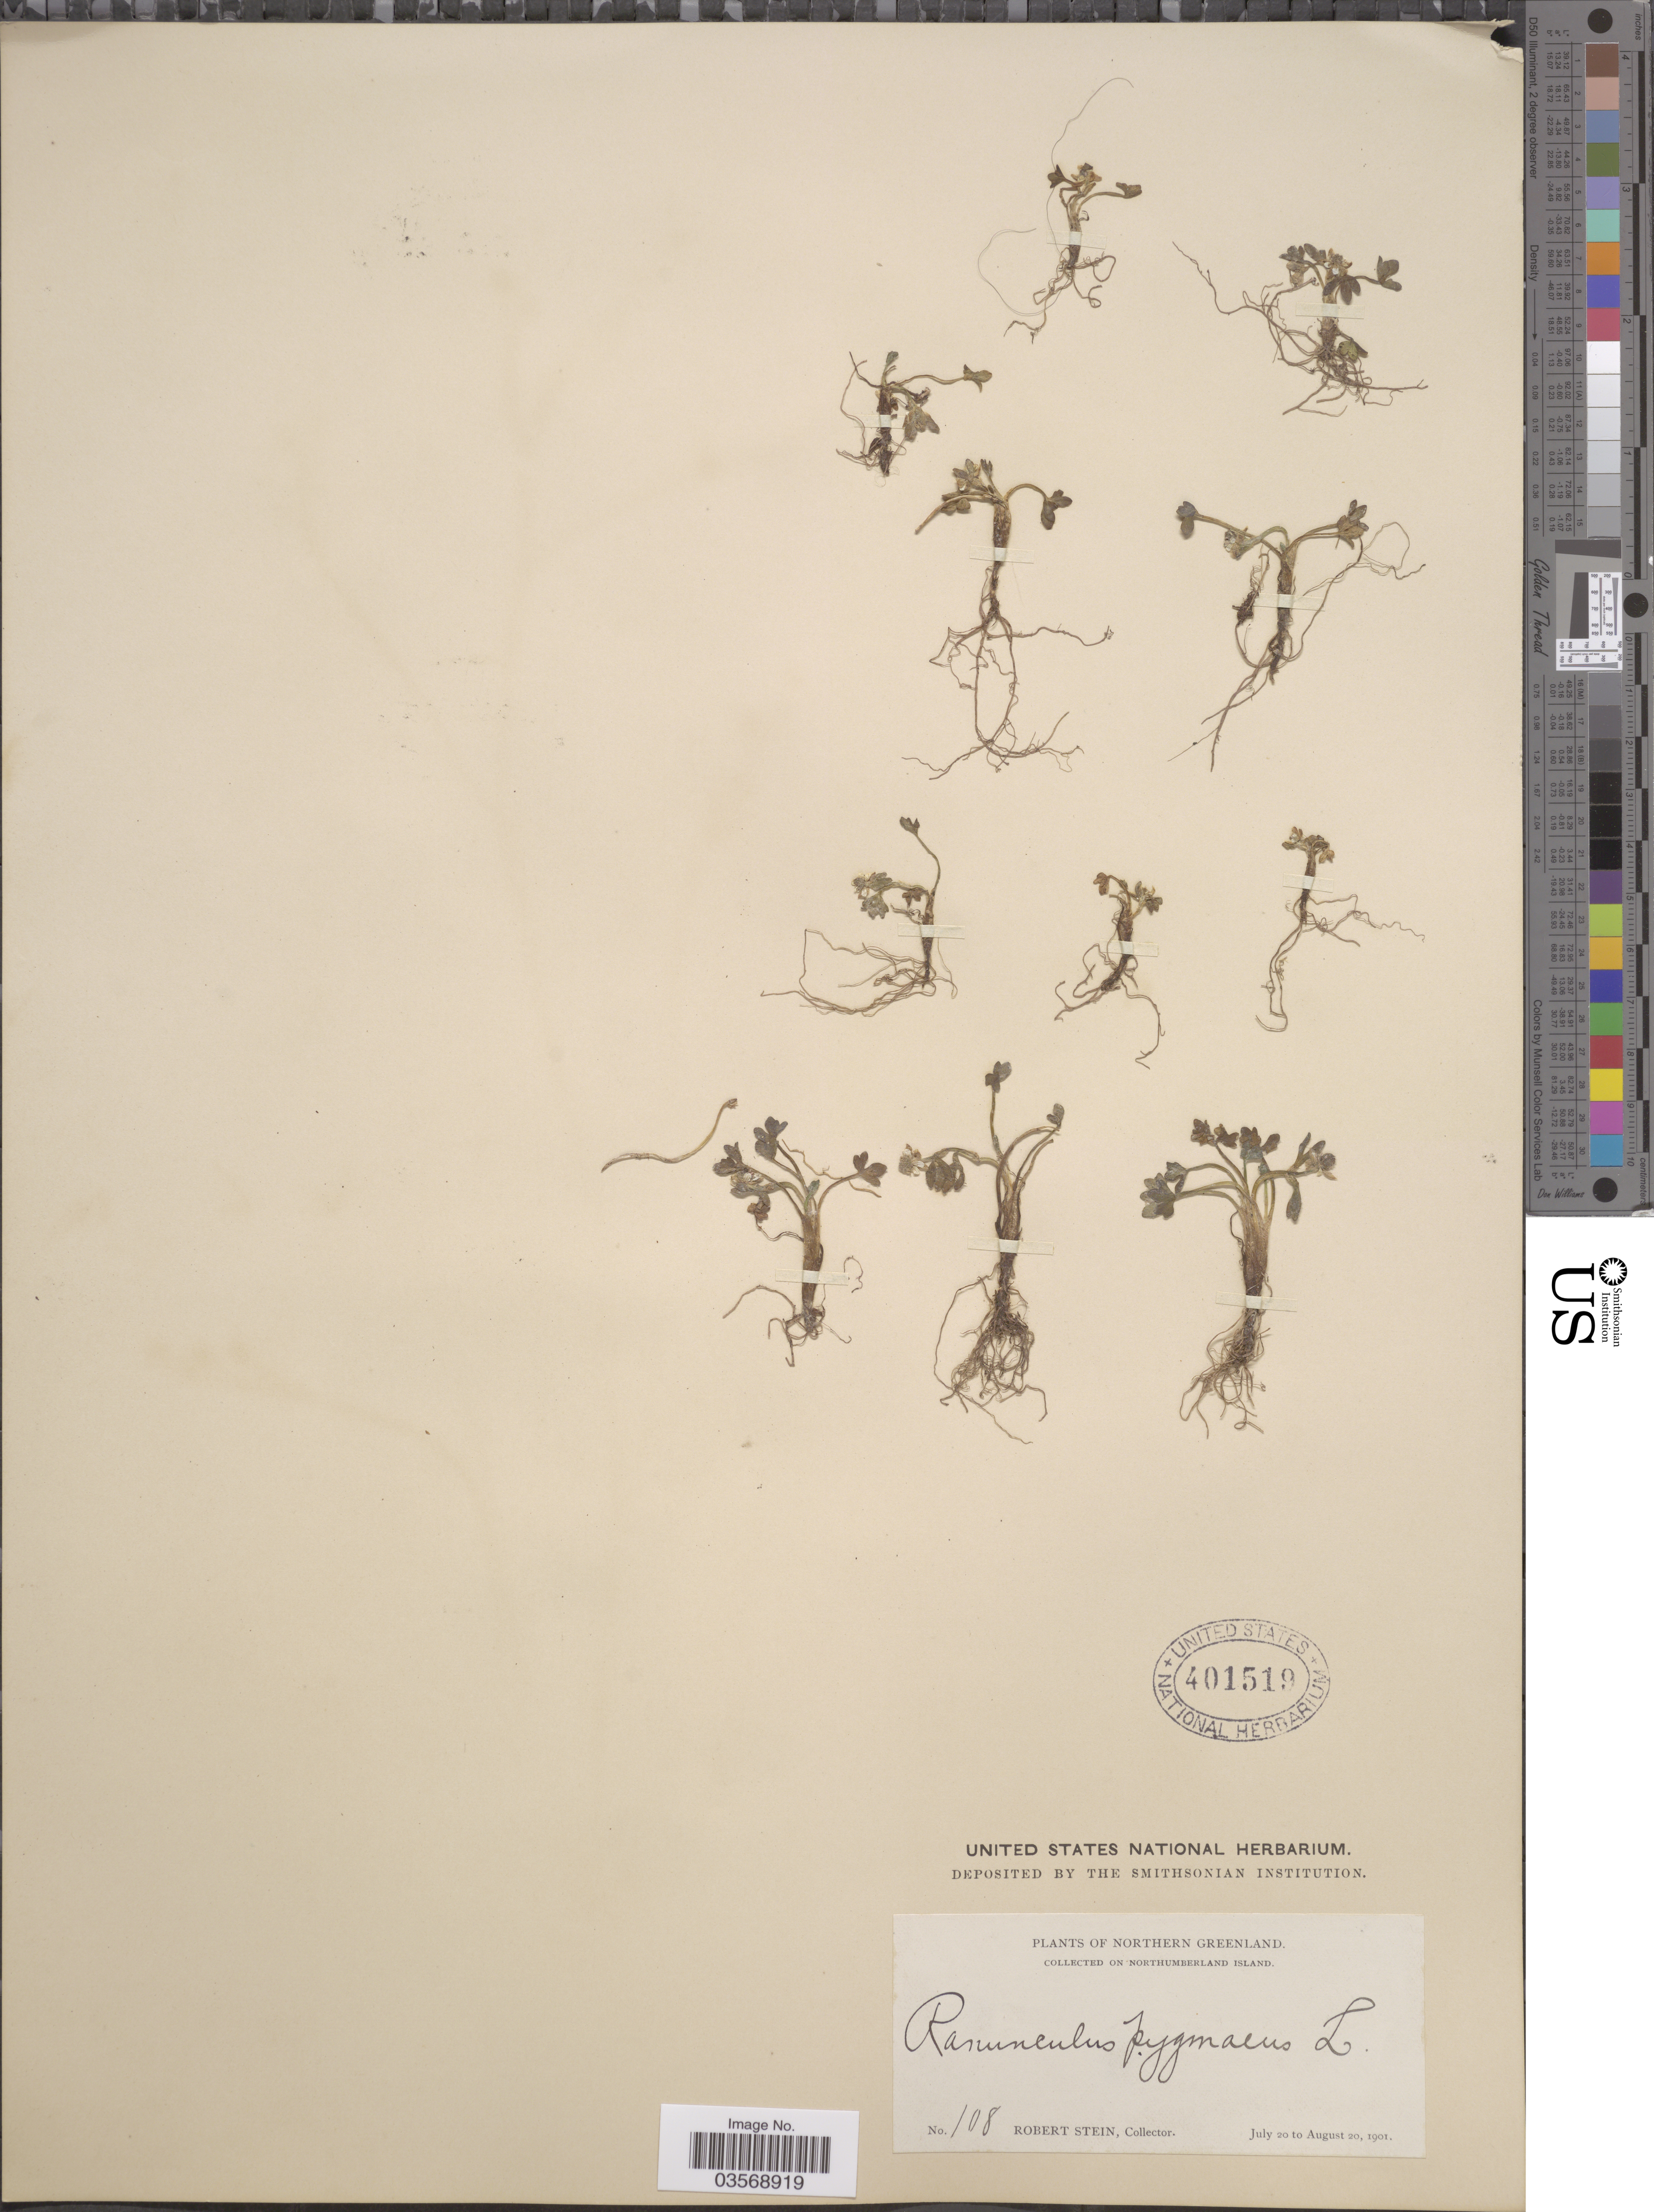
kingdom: Plantae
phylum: Tracheophyta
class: Magnoliopsida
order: Ranunculales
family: Ranunculaceae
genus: Ranunculus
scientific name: Ranunculus pygmaeus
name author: Wahlenb.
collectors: R. Stein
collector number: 108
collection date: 1901-07-20/1901-08-20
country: Greenland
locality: Northern Greenland. Northumberland Island.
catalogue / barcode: US 401519